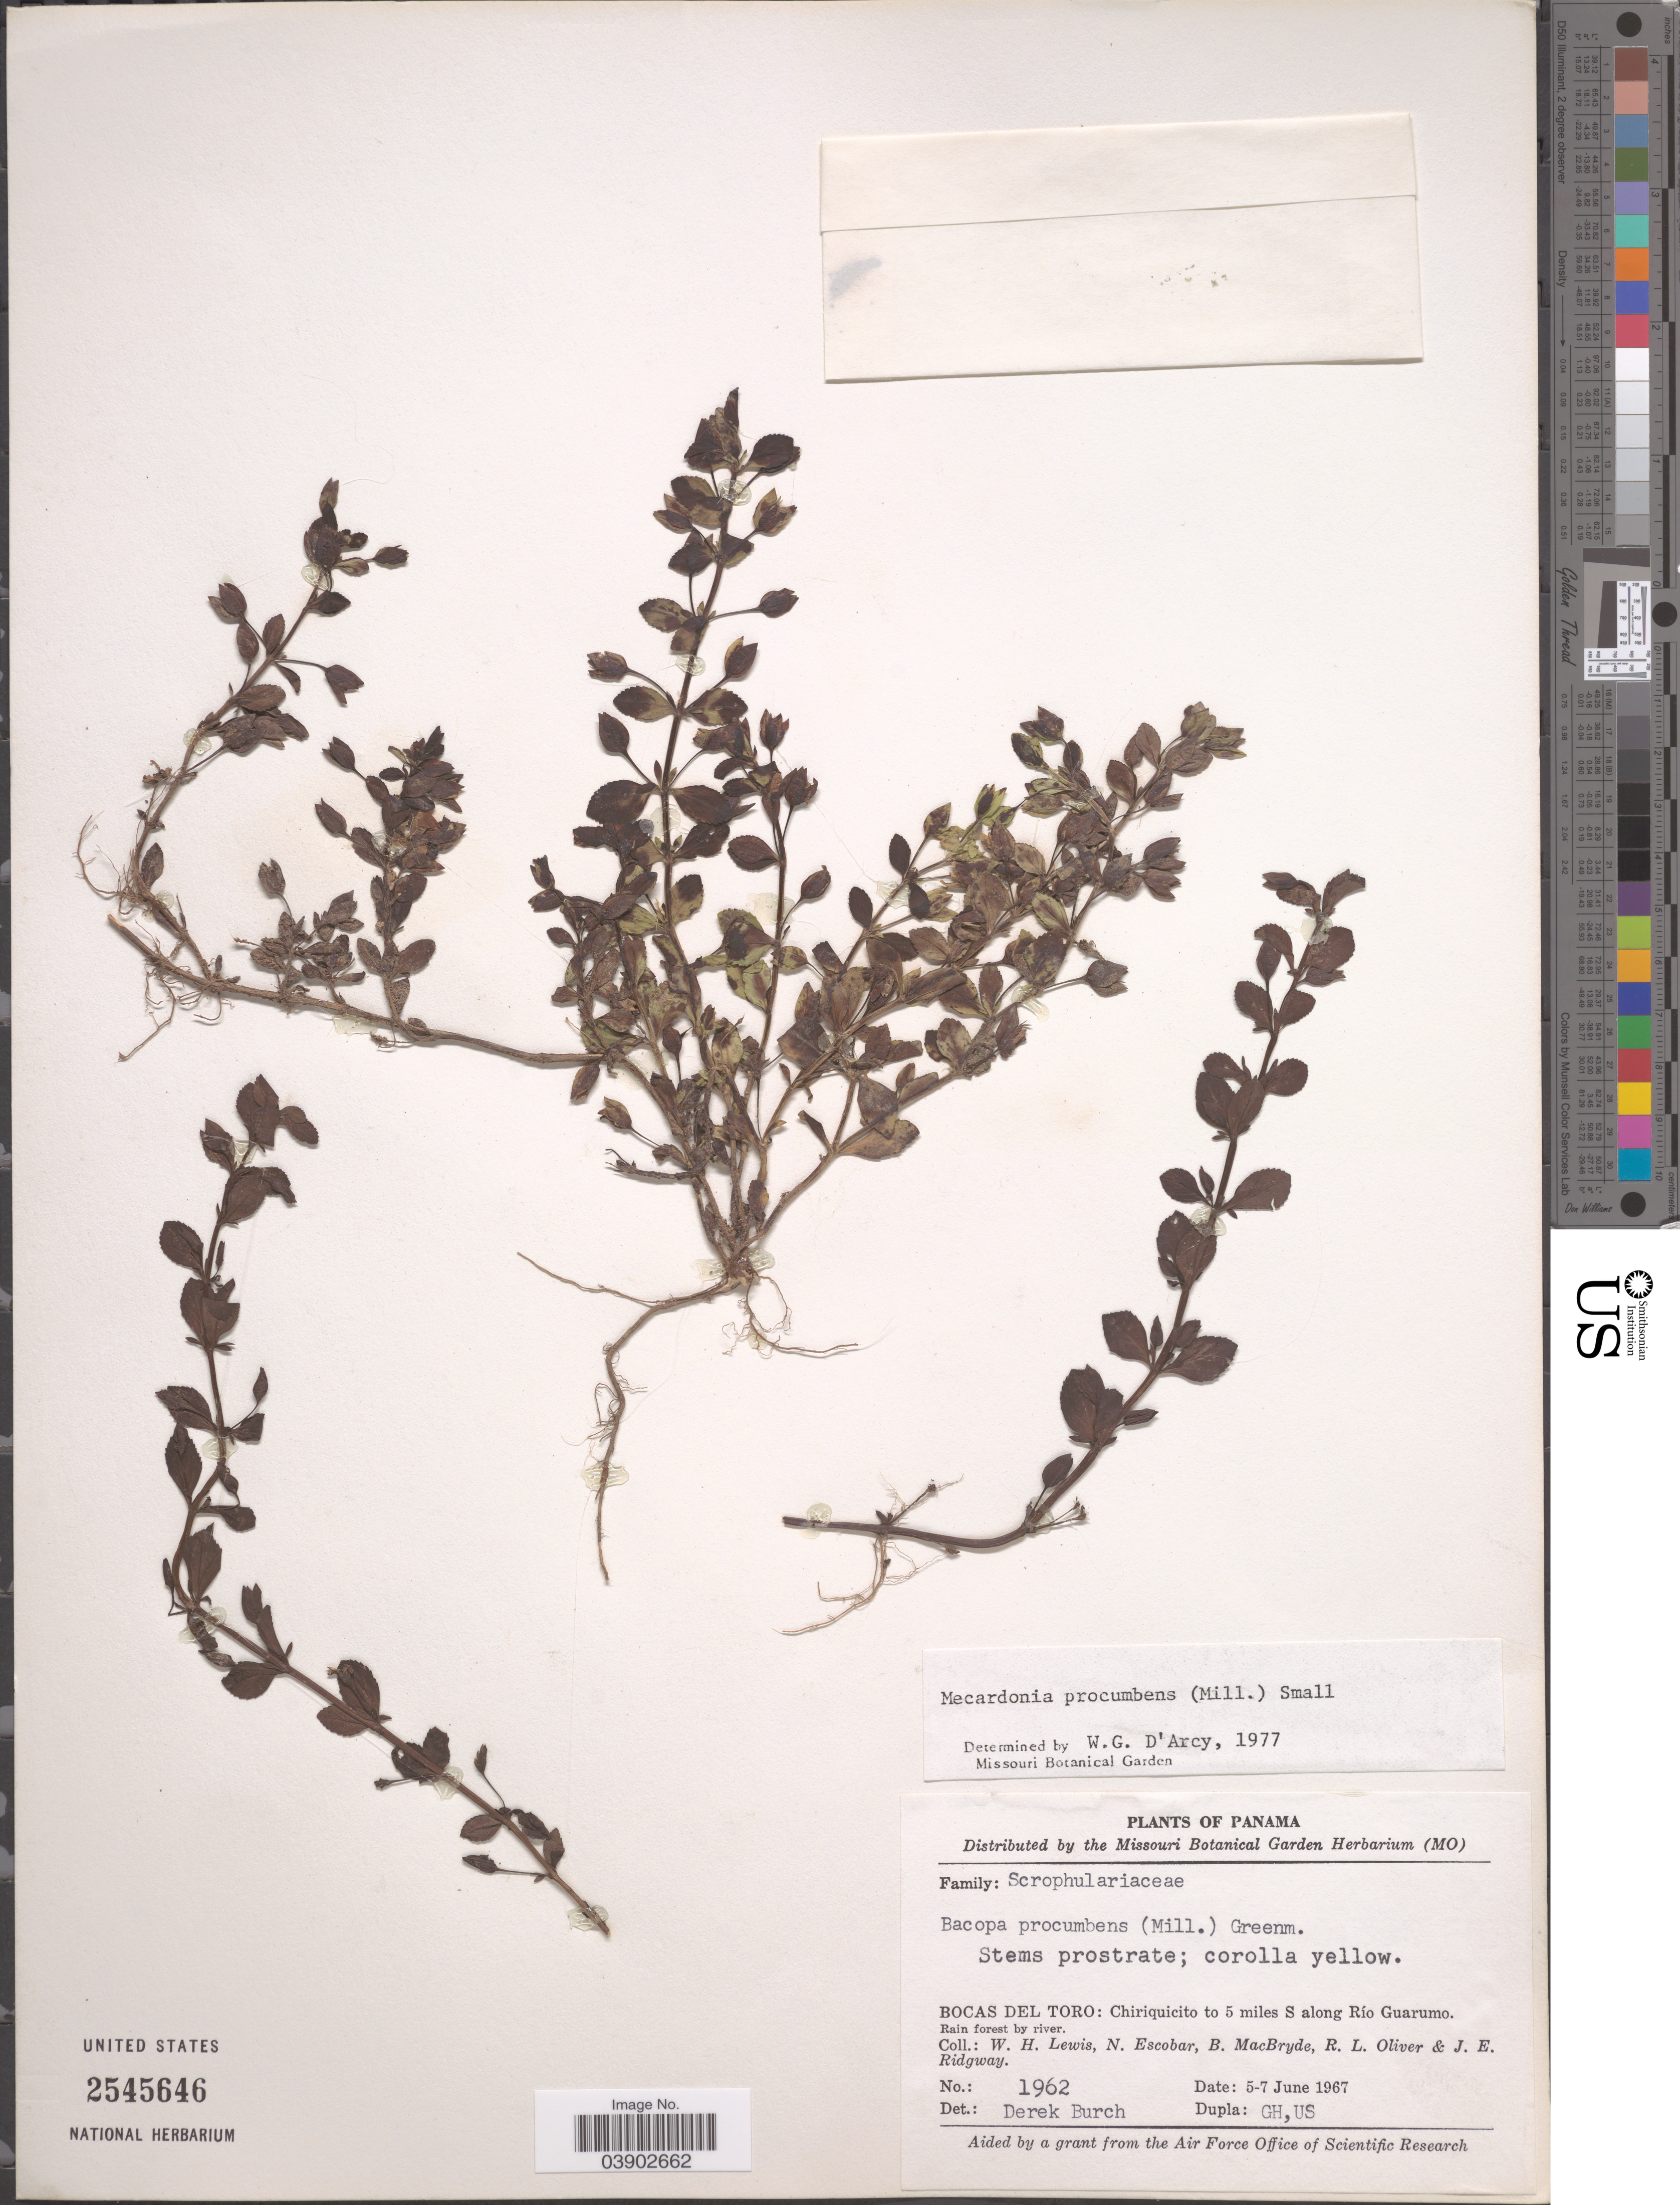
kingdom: Plantae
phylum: Tracheophyta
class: Magnoliopsida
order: Lamiales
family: Plantaginaceae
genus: Mecardonia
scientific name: Mecardonia procumbens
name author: (Mill.) Small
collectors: W. H. Lewis, N. Escobar, B. MacBryde, R. Oliver & J. Ridgway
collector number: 1962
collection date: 1967-06-05/1967-06-07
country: Panama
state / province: Bocas del Toro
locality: Chiriquicito to 5 miles S along Río Guarumo.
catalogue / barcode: US 2545646